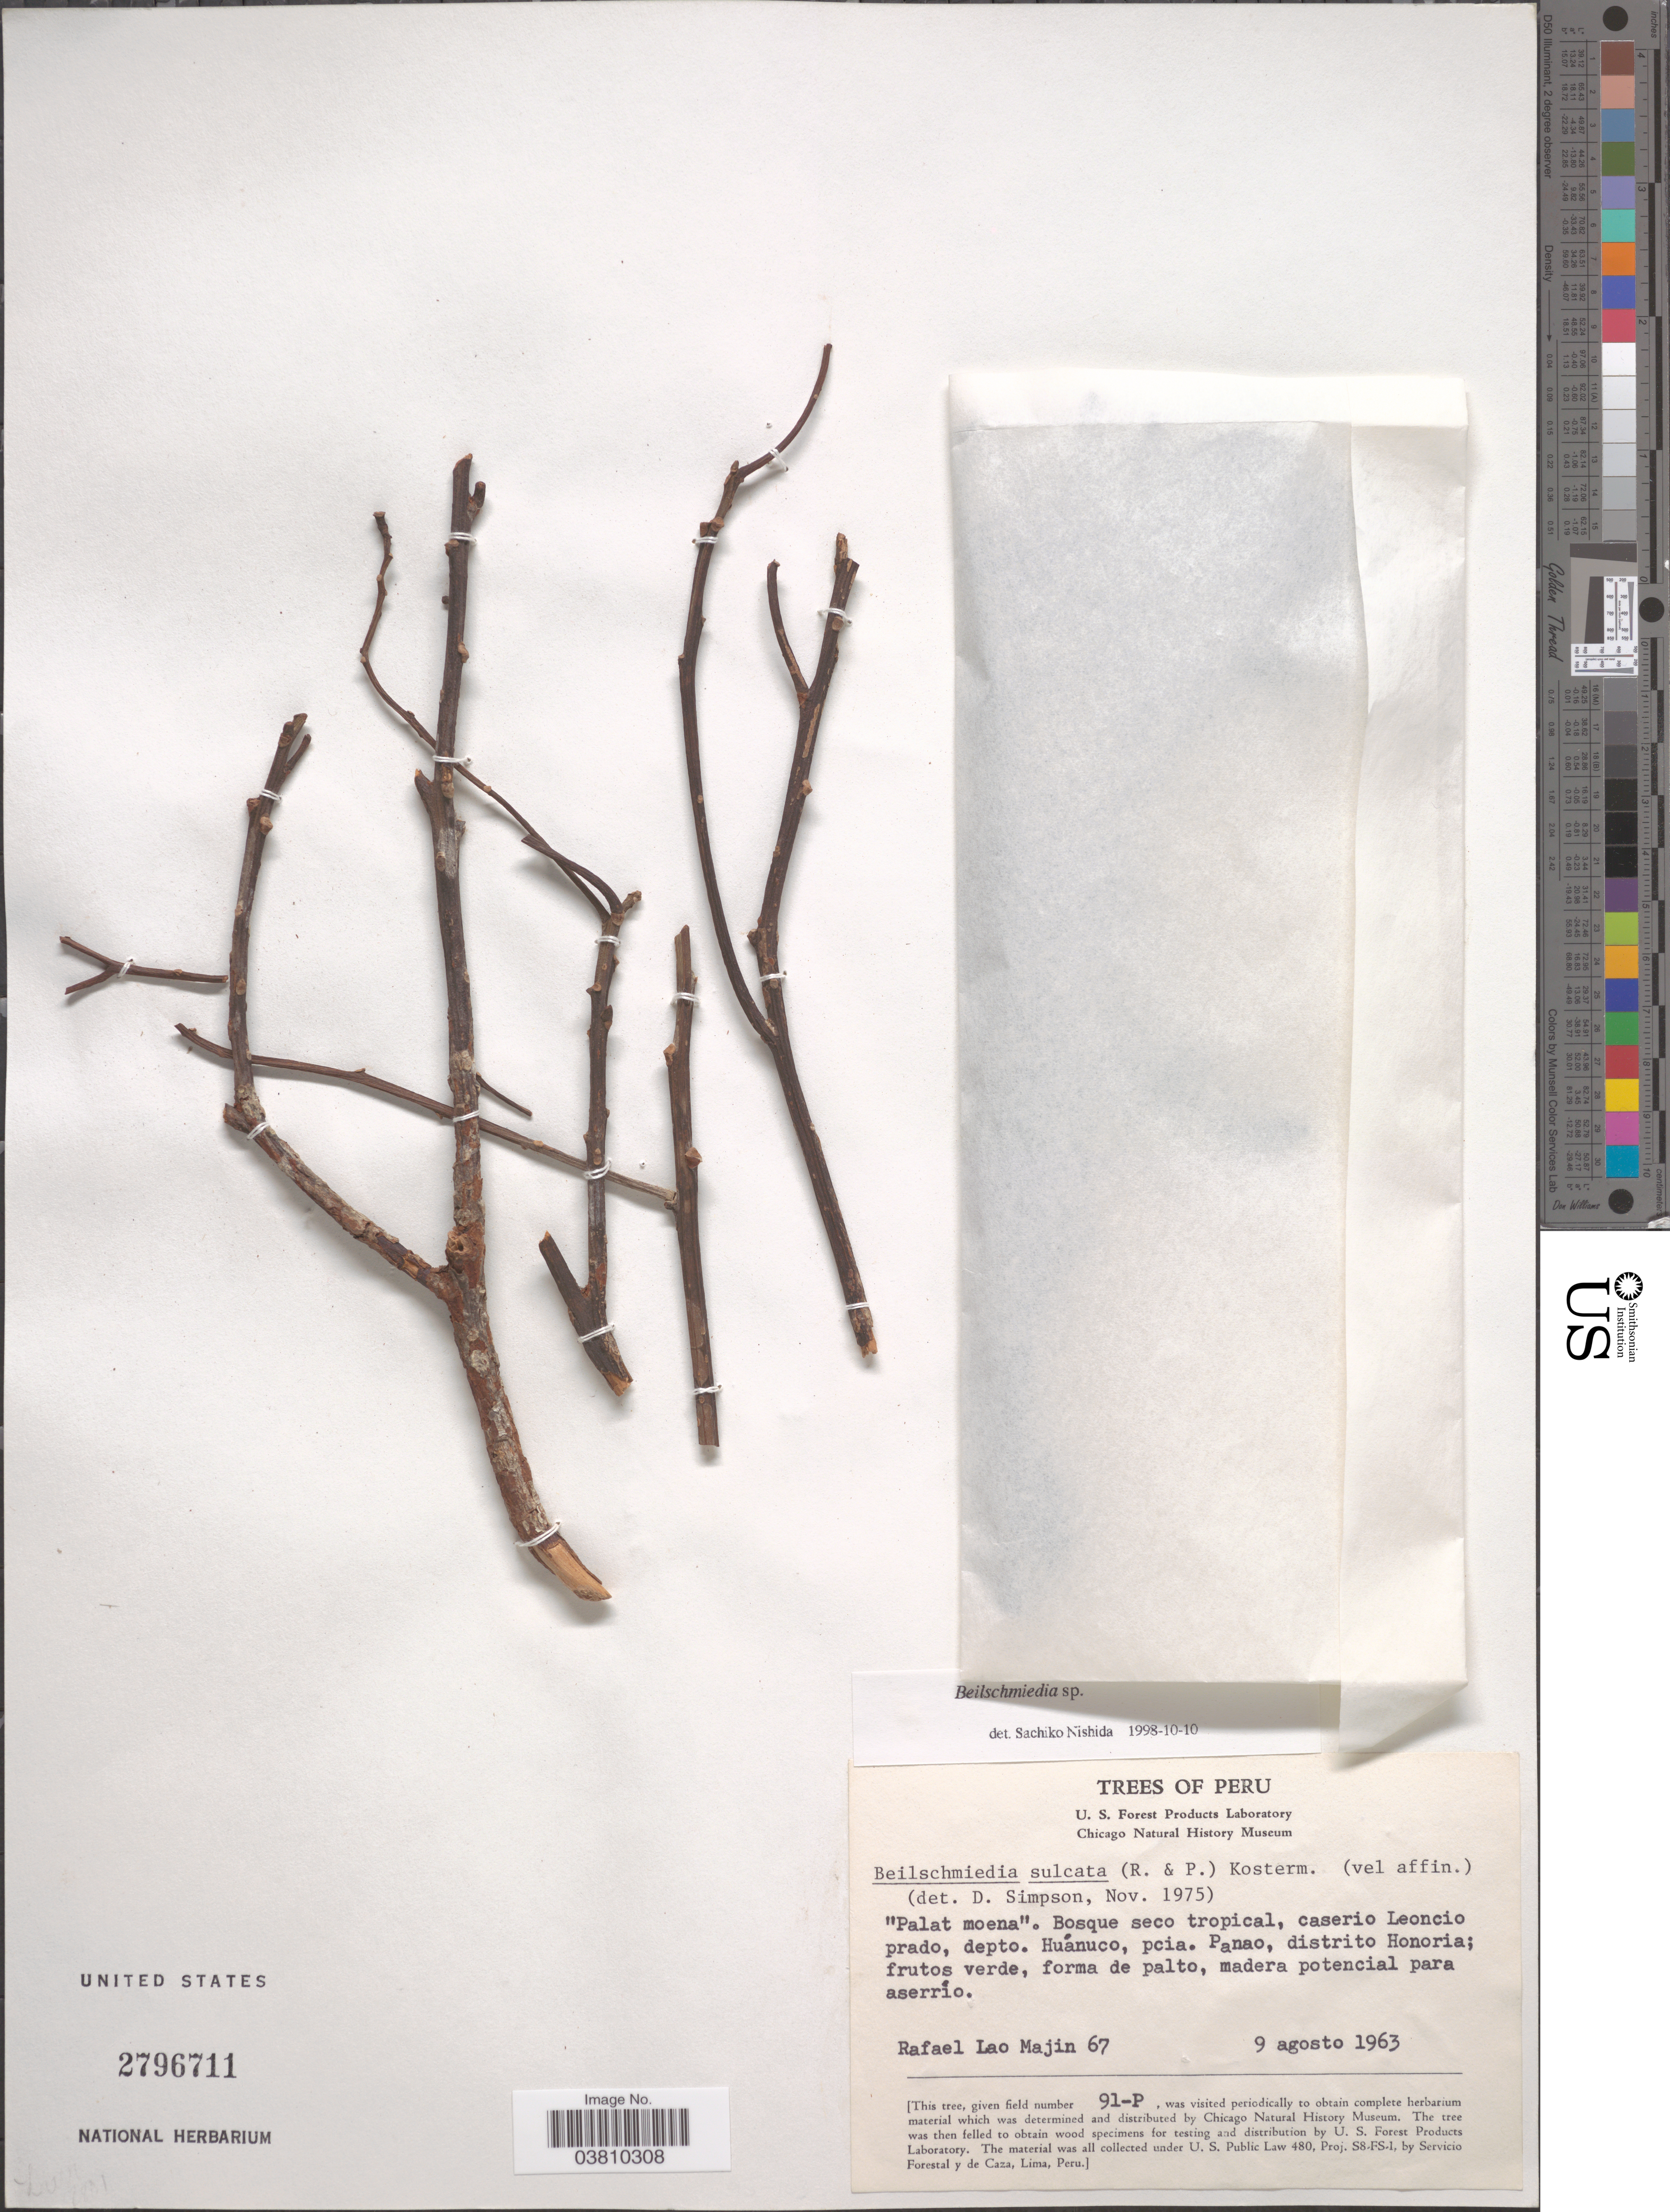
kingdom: Plantae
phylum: Tracheophyta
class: Magnoliopsida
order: Laurales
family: Lauraceae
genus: Beilschmiedia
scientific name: Beilschmiedia sp.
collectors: R. Majin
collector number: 67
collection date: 1963-08-09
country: Peru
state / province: Huánuco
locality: Caserio Leoncio prado, depto. Huánuco, pcia. Panao, distrito Honoria.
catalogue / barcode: US 2796711